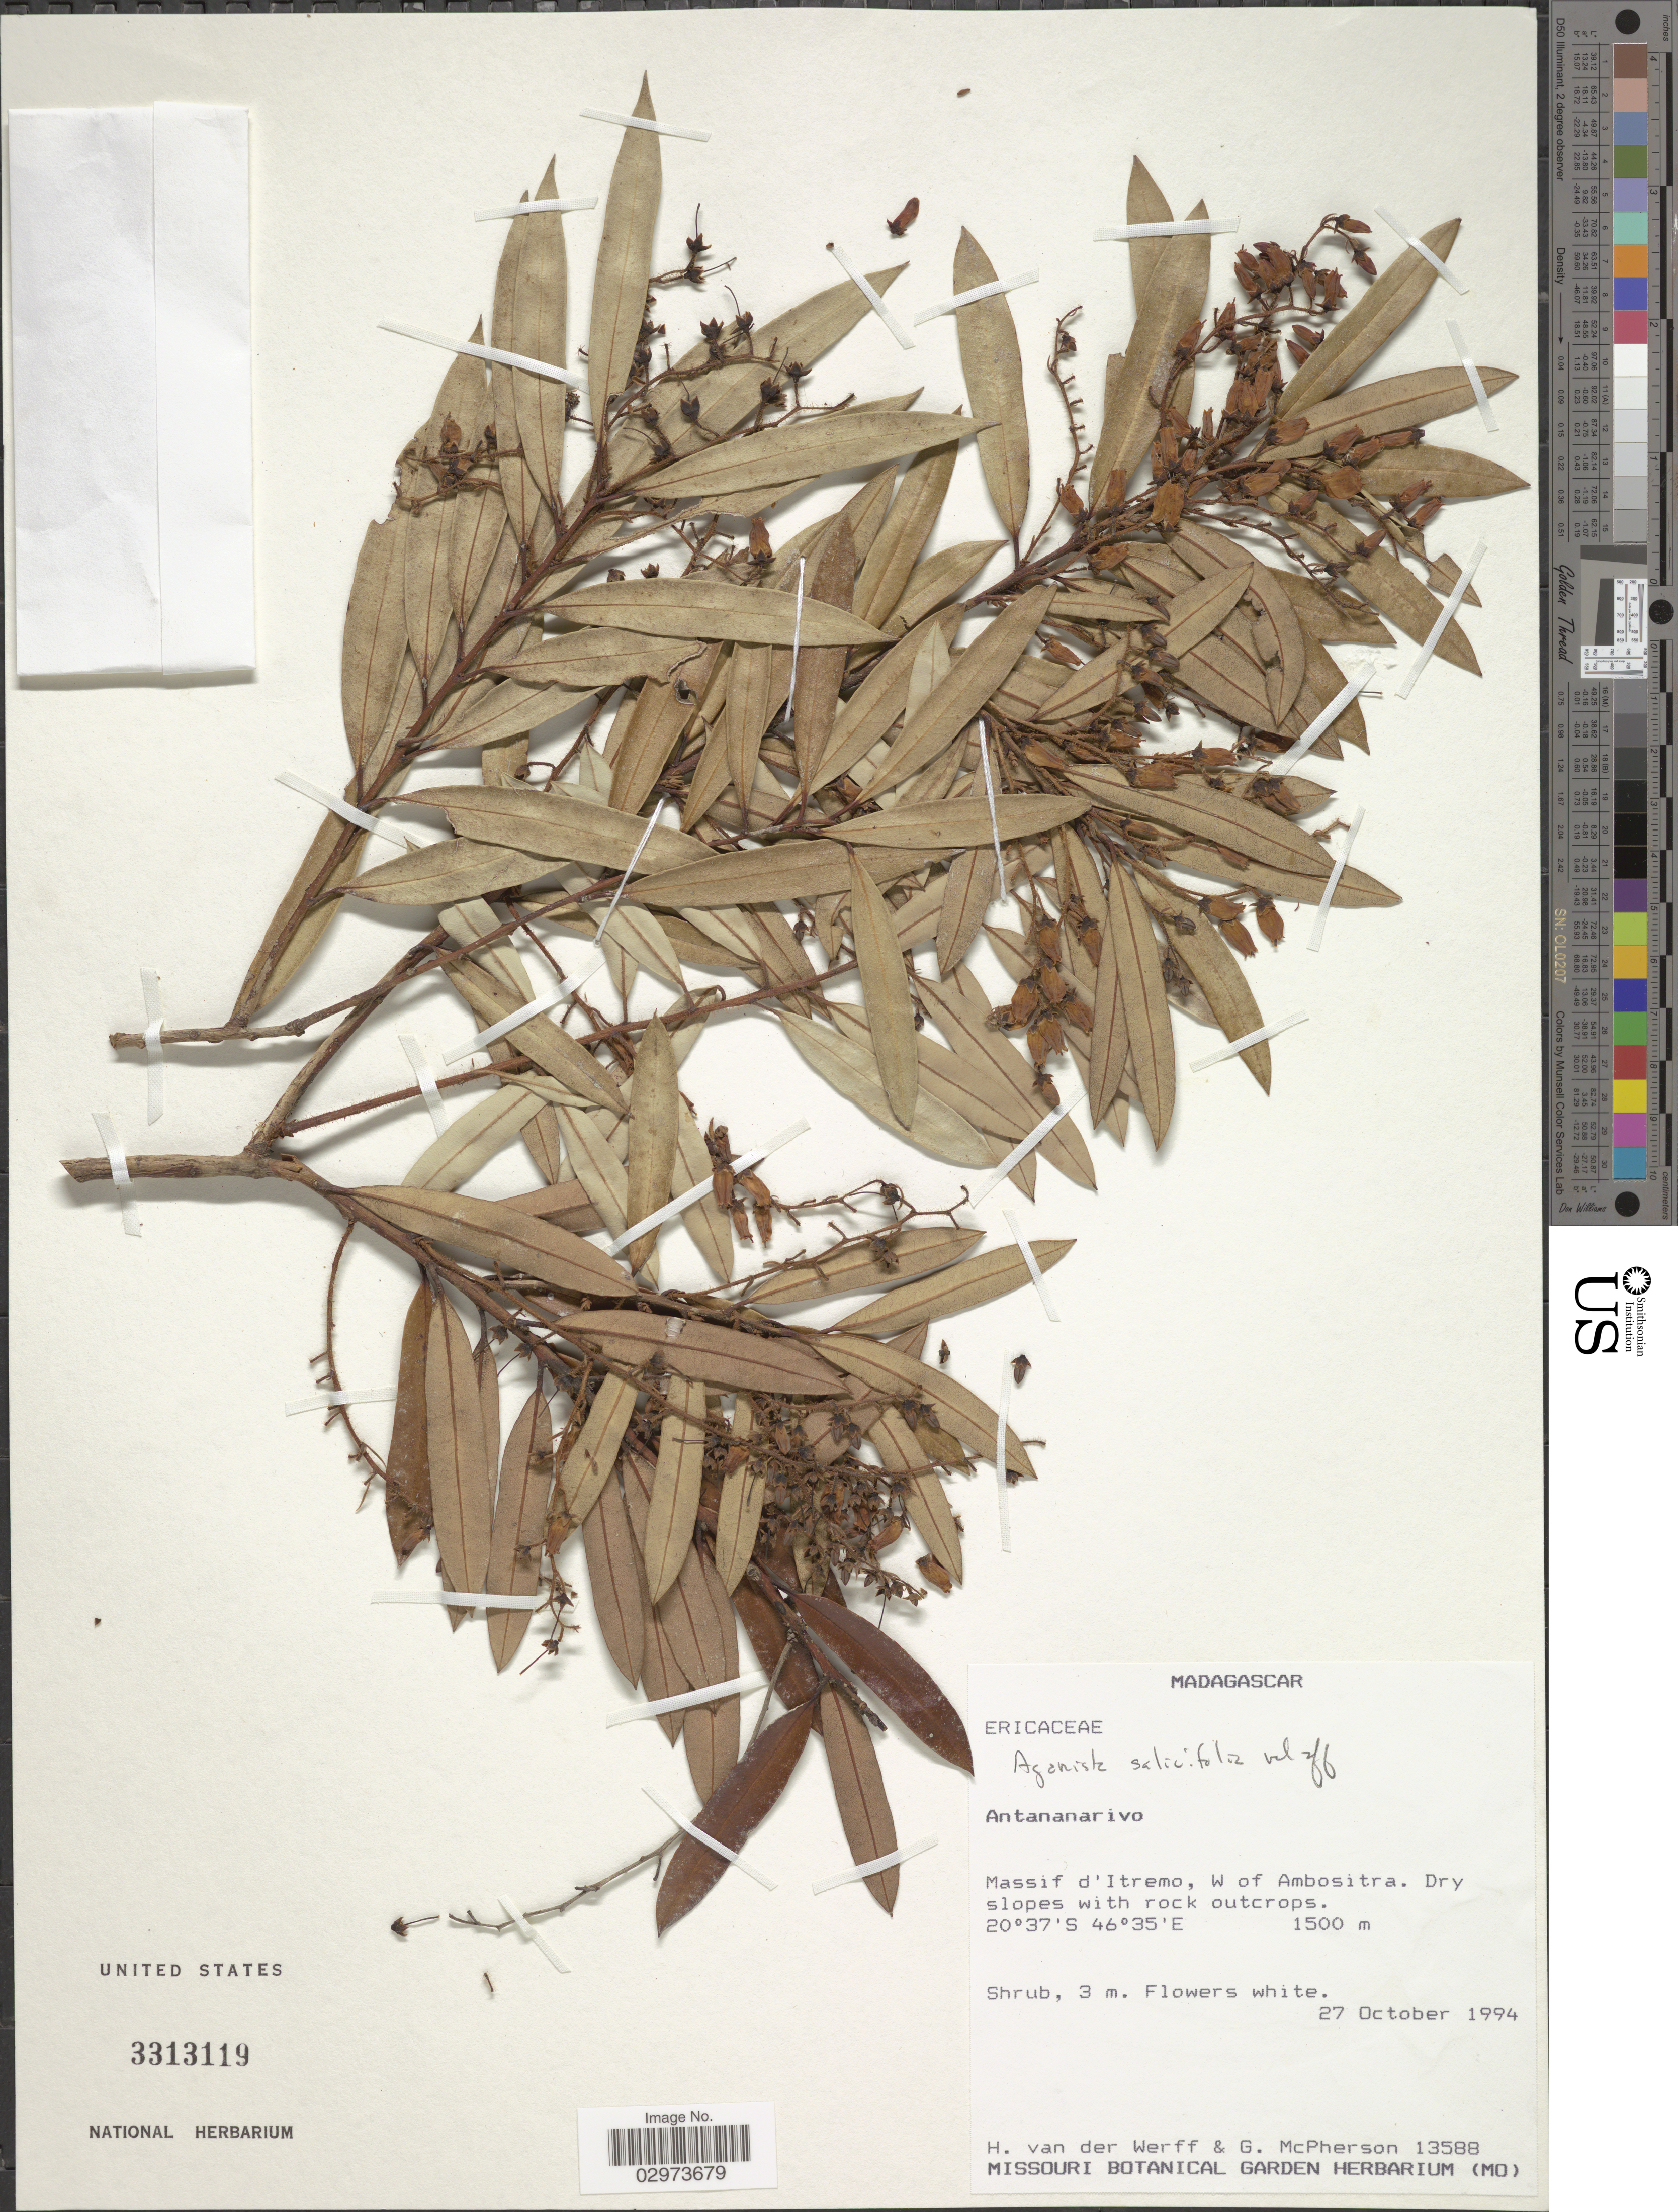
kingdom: Plantae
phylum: Tracheophyta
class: Magnoliopsida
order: Ericales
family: Ericaceae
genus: Agarista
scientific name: Agarista salicifolia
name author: (Lam.) G. Don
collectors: H. van der Werff & G. McPherson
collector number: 13588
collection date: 1994-10-27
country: Madagascar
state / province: Amoron'i Mania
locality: Massif d'Itremo, W of Ambositra.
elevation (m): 1500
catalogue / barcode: US 3313119